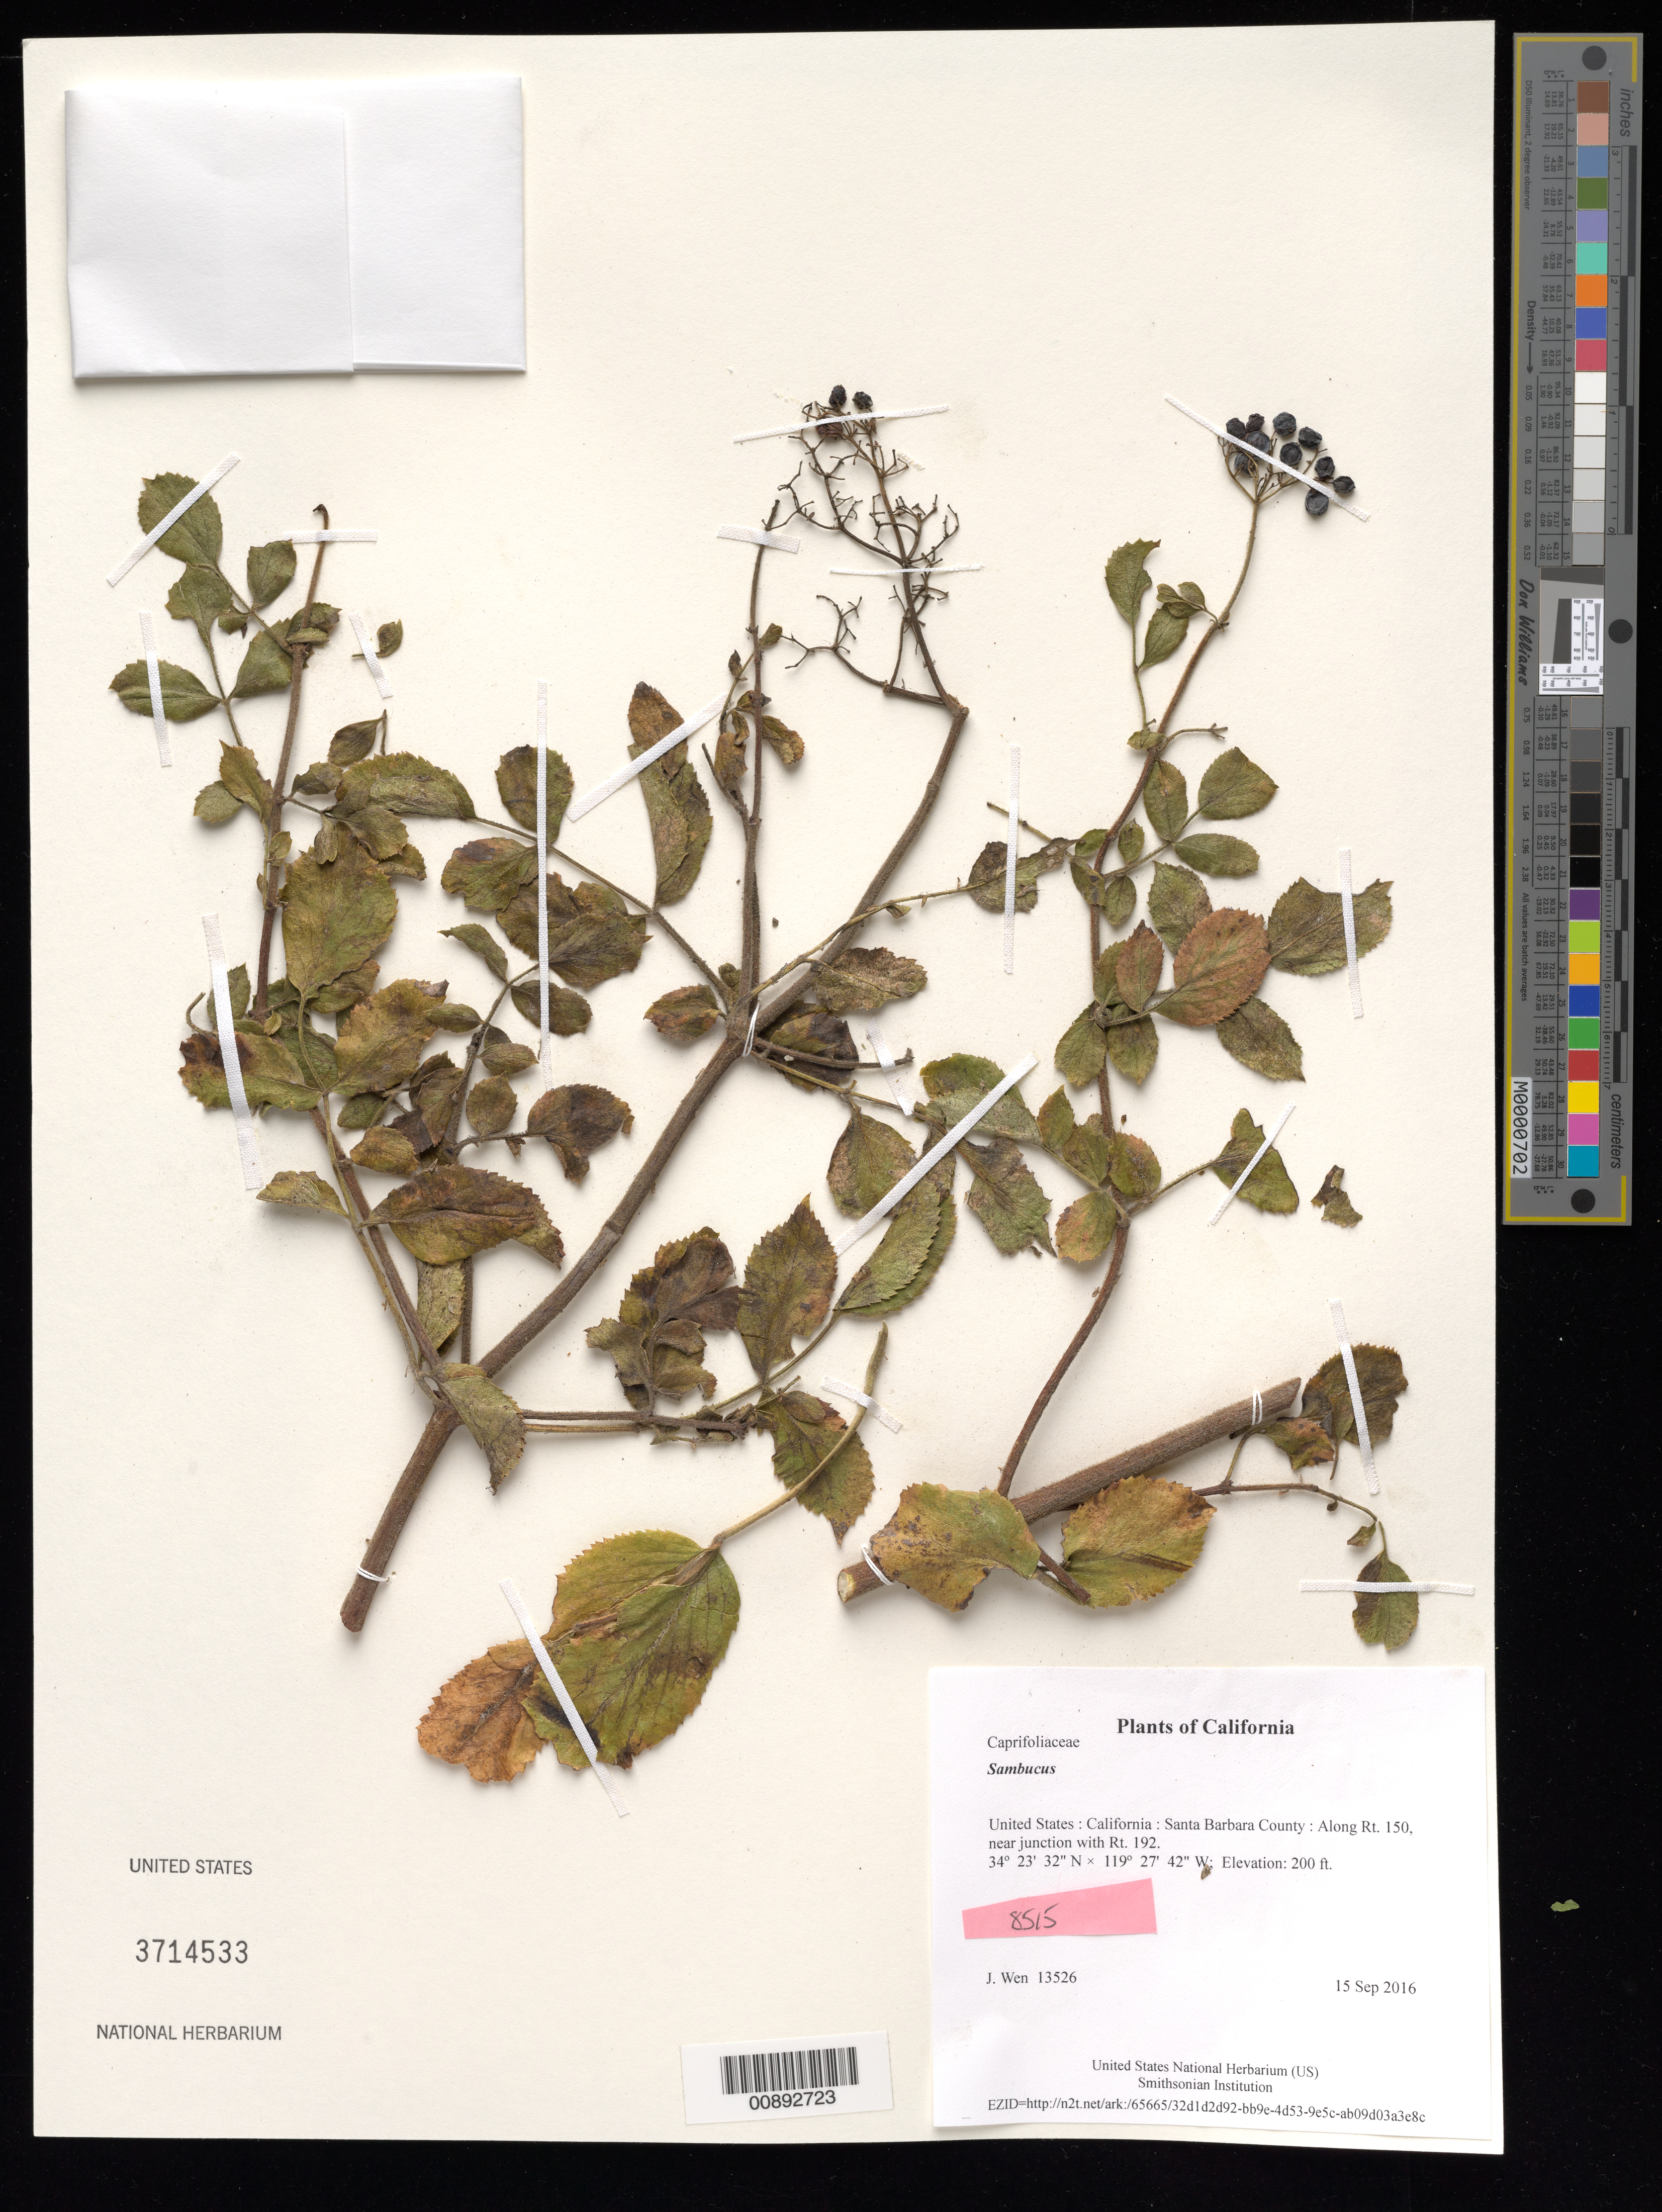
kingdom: Plantae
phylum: Tracheophyta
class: Magnoliopsida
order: Dipsacales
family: Viburnaceae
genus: Sambucus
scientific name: Sambucus sp.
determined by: Wen, Jun, (BOT), Smithsonian Institution - National Museum of Natural History (UNITED STATES)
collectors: J. Wen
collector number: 13526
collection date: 2016-09-15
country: United States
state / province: California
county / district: Santa Barbara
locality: Along Rt. 150, near junction with Rt. 192.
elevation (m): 61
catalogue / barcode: US 3714533